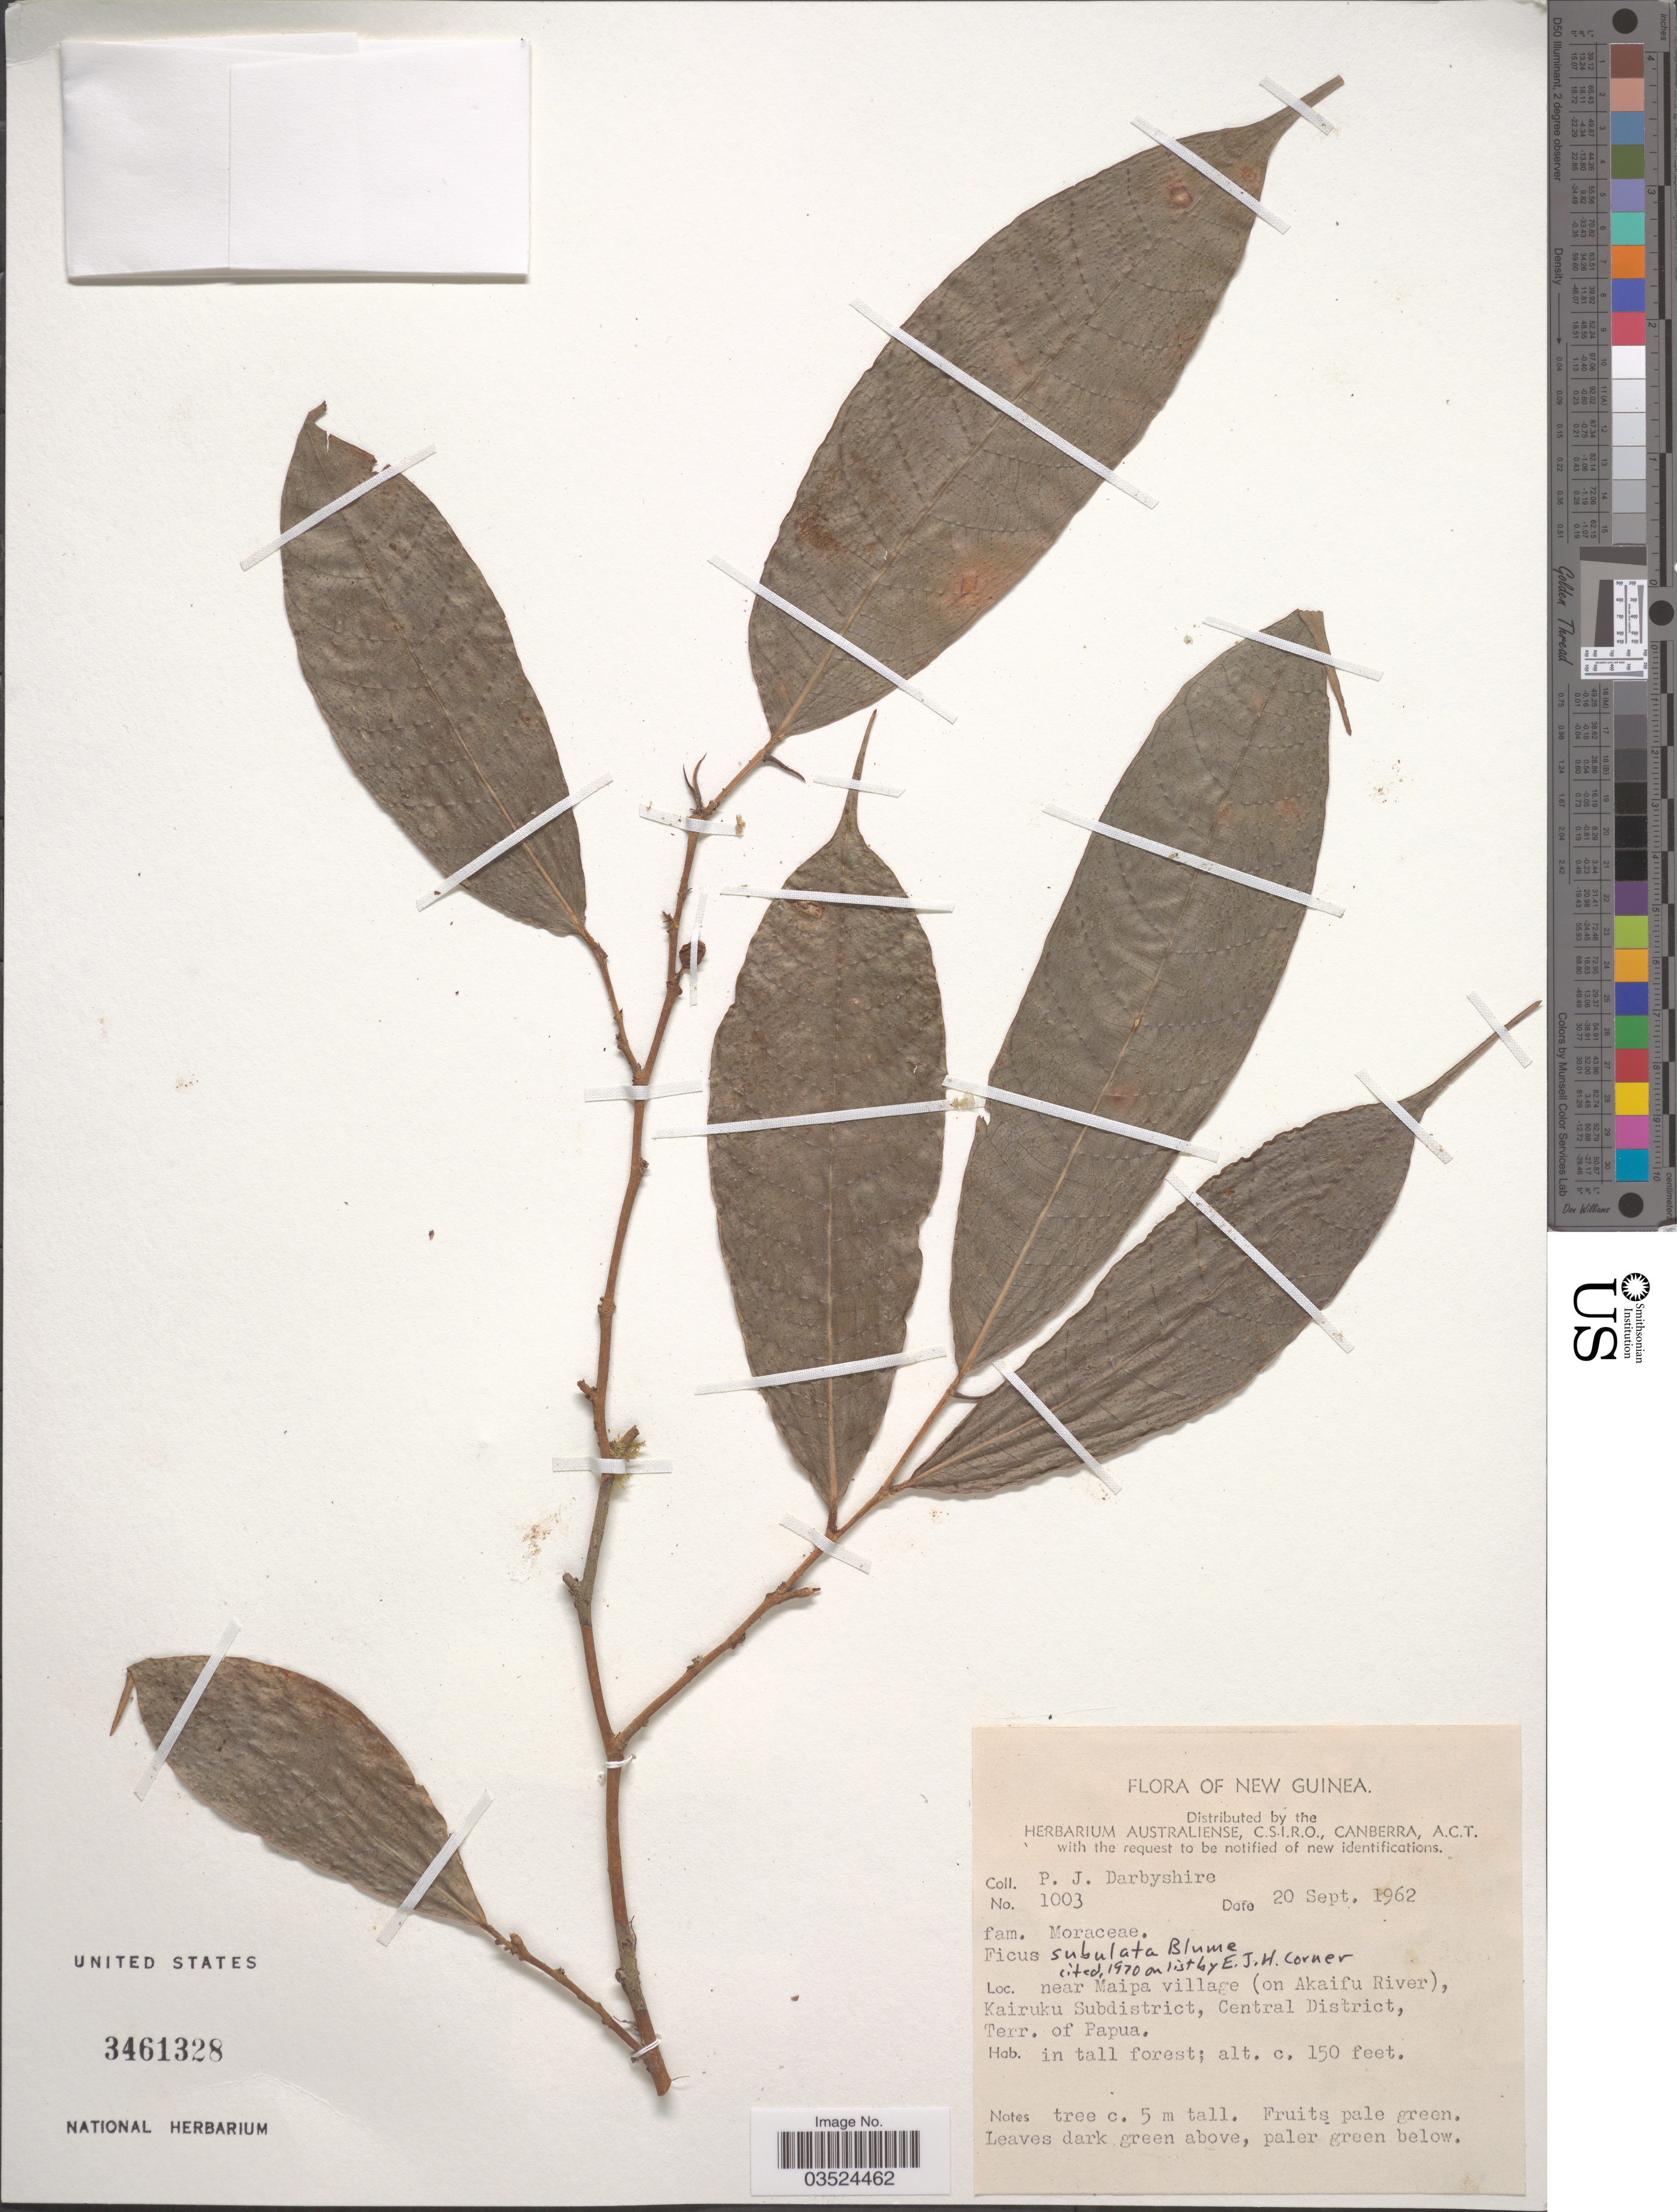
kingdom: Plantae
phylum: Tracheophyta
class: Magnoliopsida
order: Rosales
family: Moraceae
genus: Ficus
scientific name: Ficus subulata var. subulata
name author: Blume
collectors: P. Darbyshire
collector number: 1003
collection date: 1962-09-20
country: Papua New Guinea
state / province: Central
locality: New Guinea. Near Maipa village (on Akaifu River), Kairuku Subdistrict, Central District, Terr. of Papua.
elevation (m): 46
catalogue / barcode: US 3461328